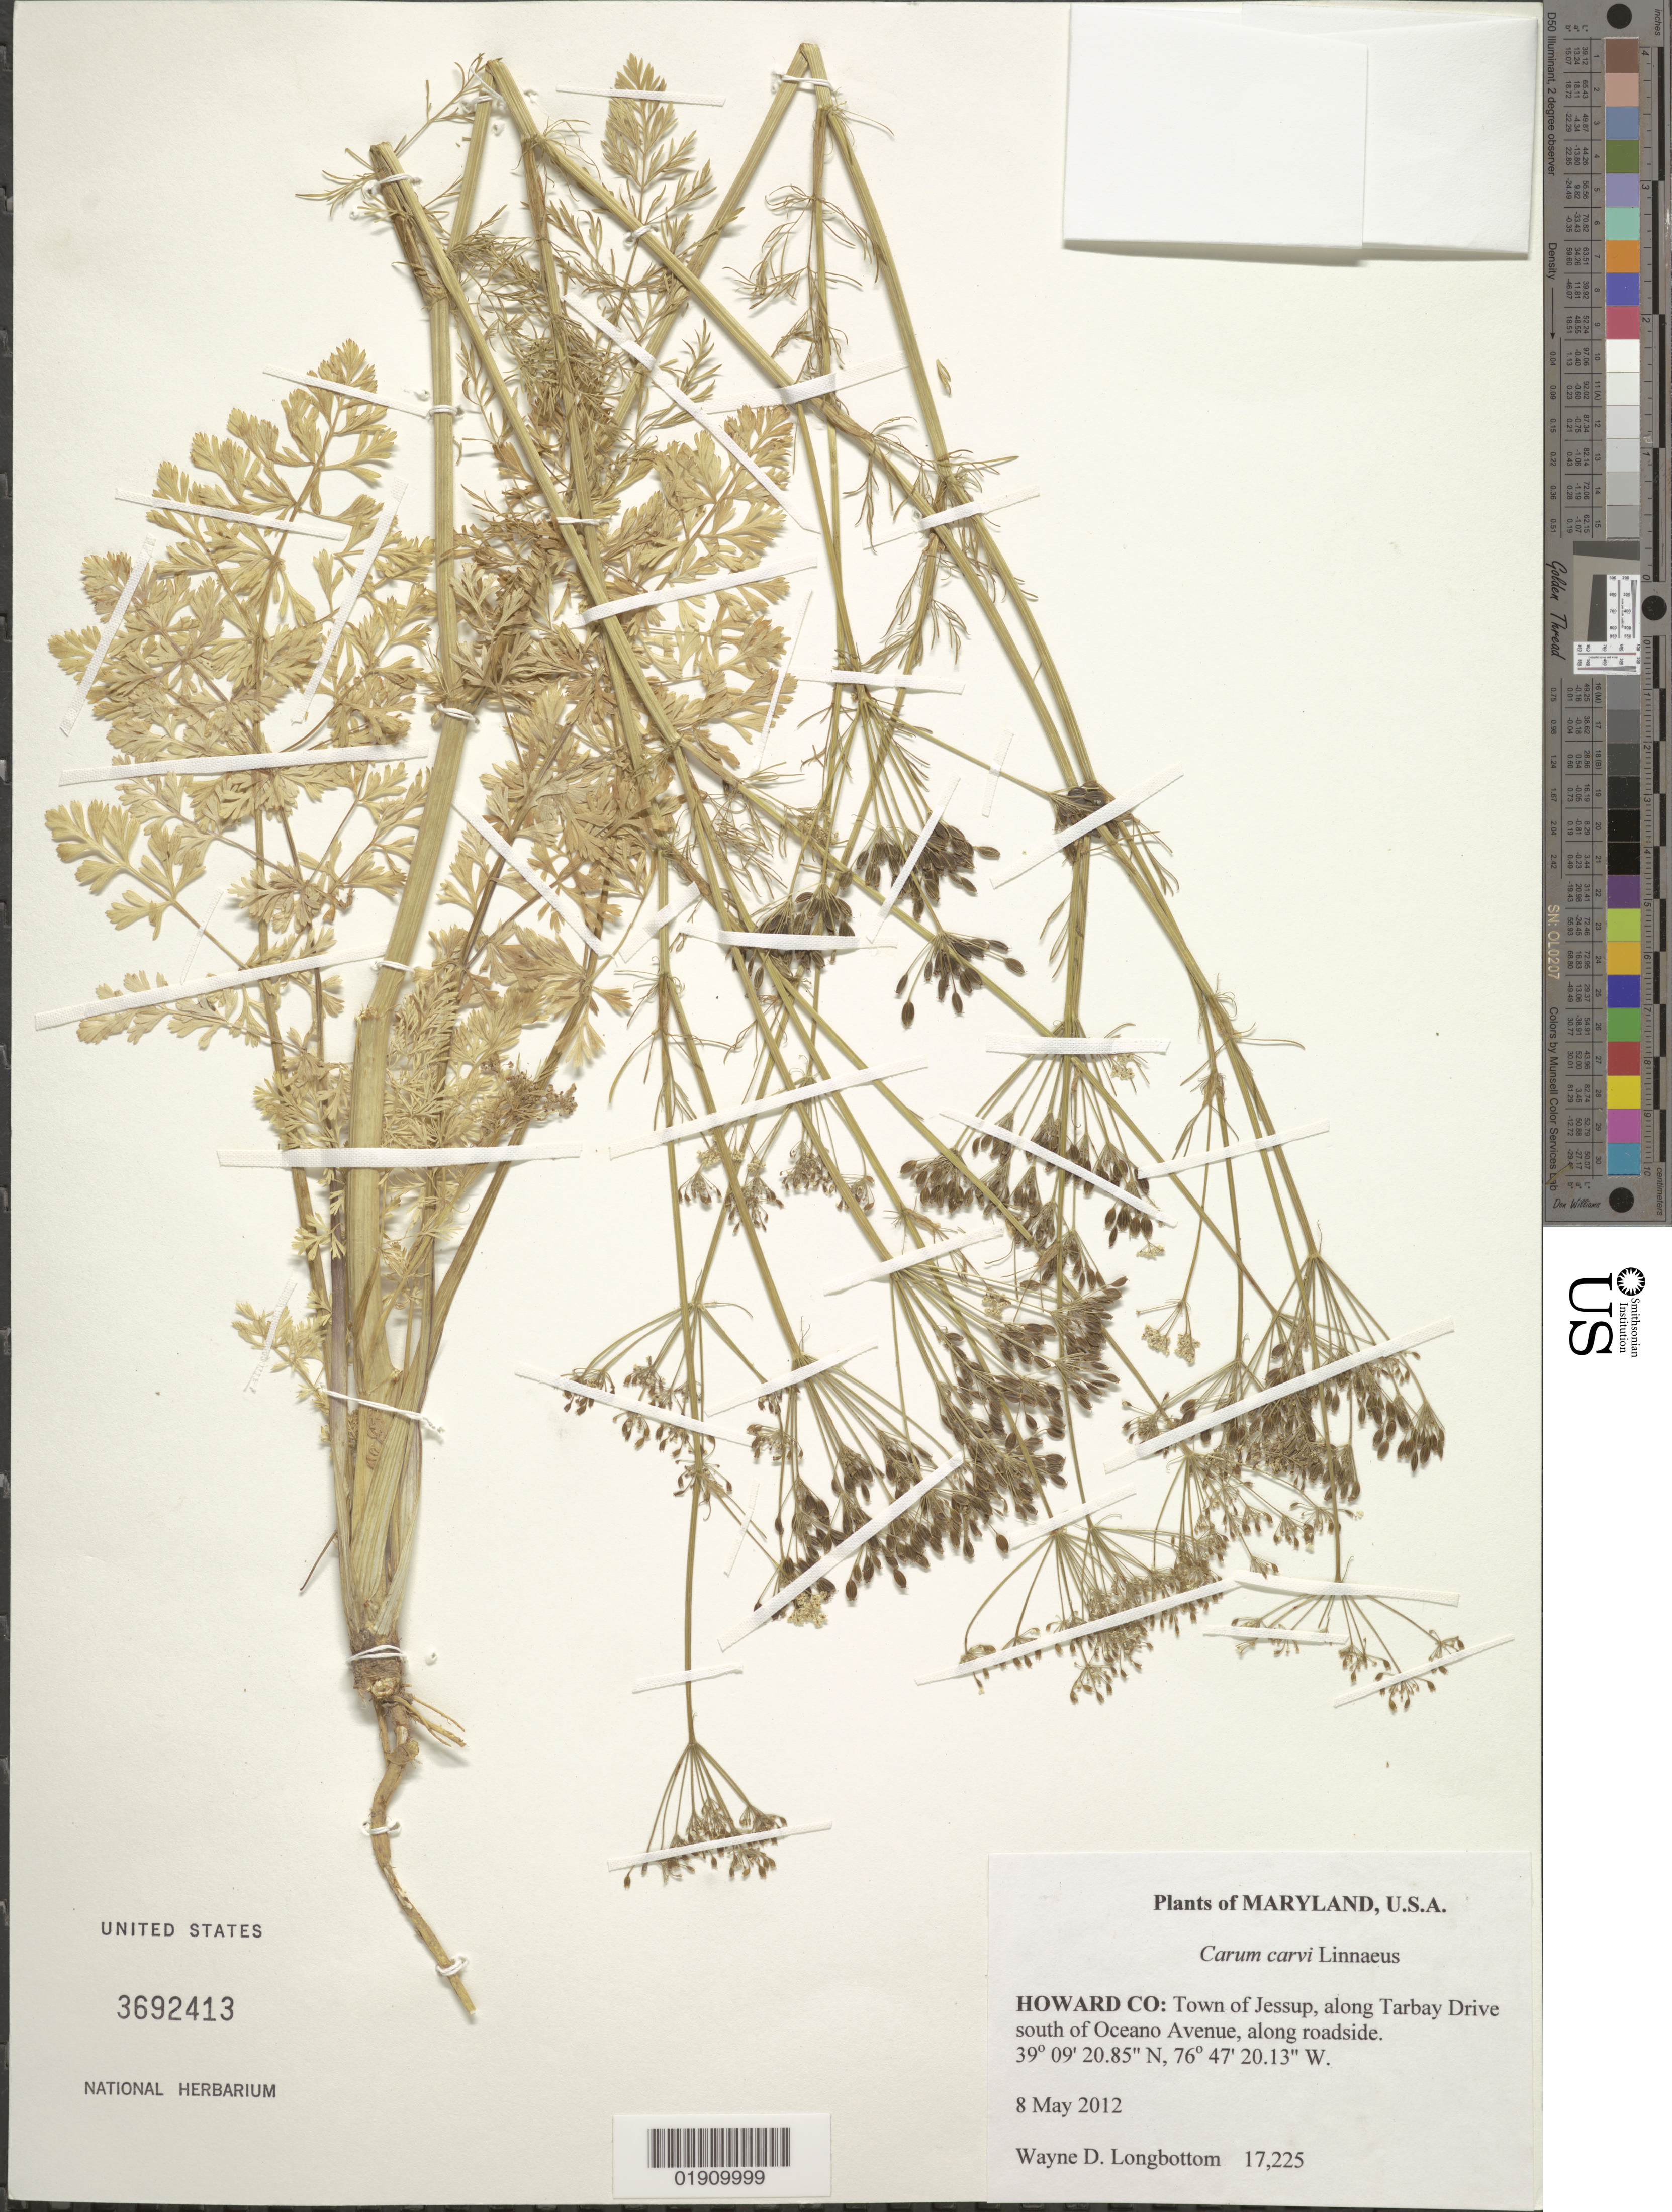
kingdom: Plantae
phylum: Tracheophyta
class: Magnoliopsida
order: Apiales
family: Apiaceae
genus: Carum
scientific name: Carum carvi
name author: L.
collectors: W. D. Longbottom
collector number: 17,225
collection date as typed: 8 May 2012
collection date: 2012-05-08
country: United States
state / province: Maryland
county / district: Howard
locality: Howard CO: Town of Jessup, along Tarbay Drive south of Oceano Avenue, along roadside.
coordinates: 39 09 20.85 N, 76 47 20.13 W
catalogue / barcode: US 3692413